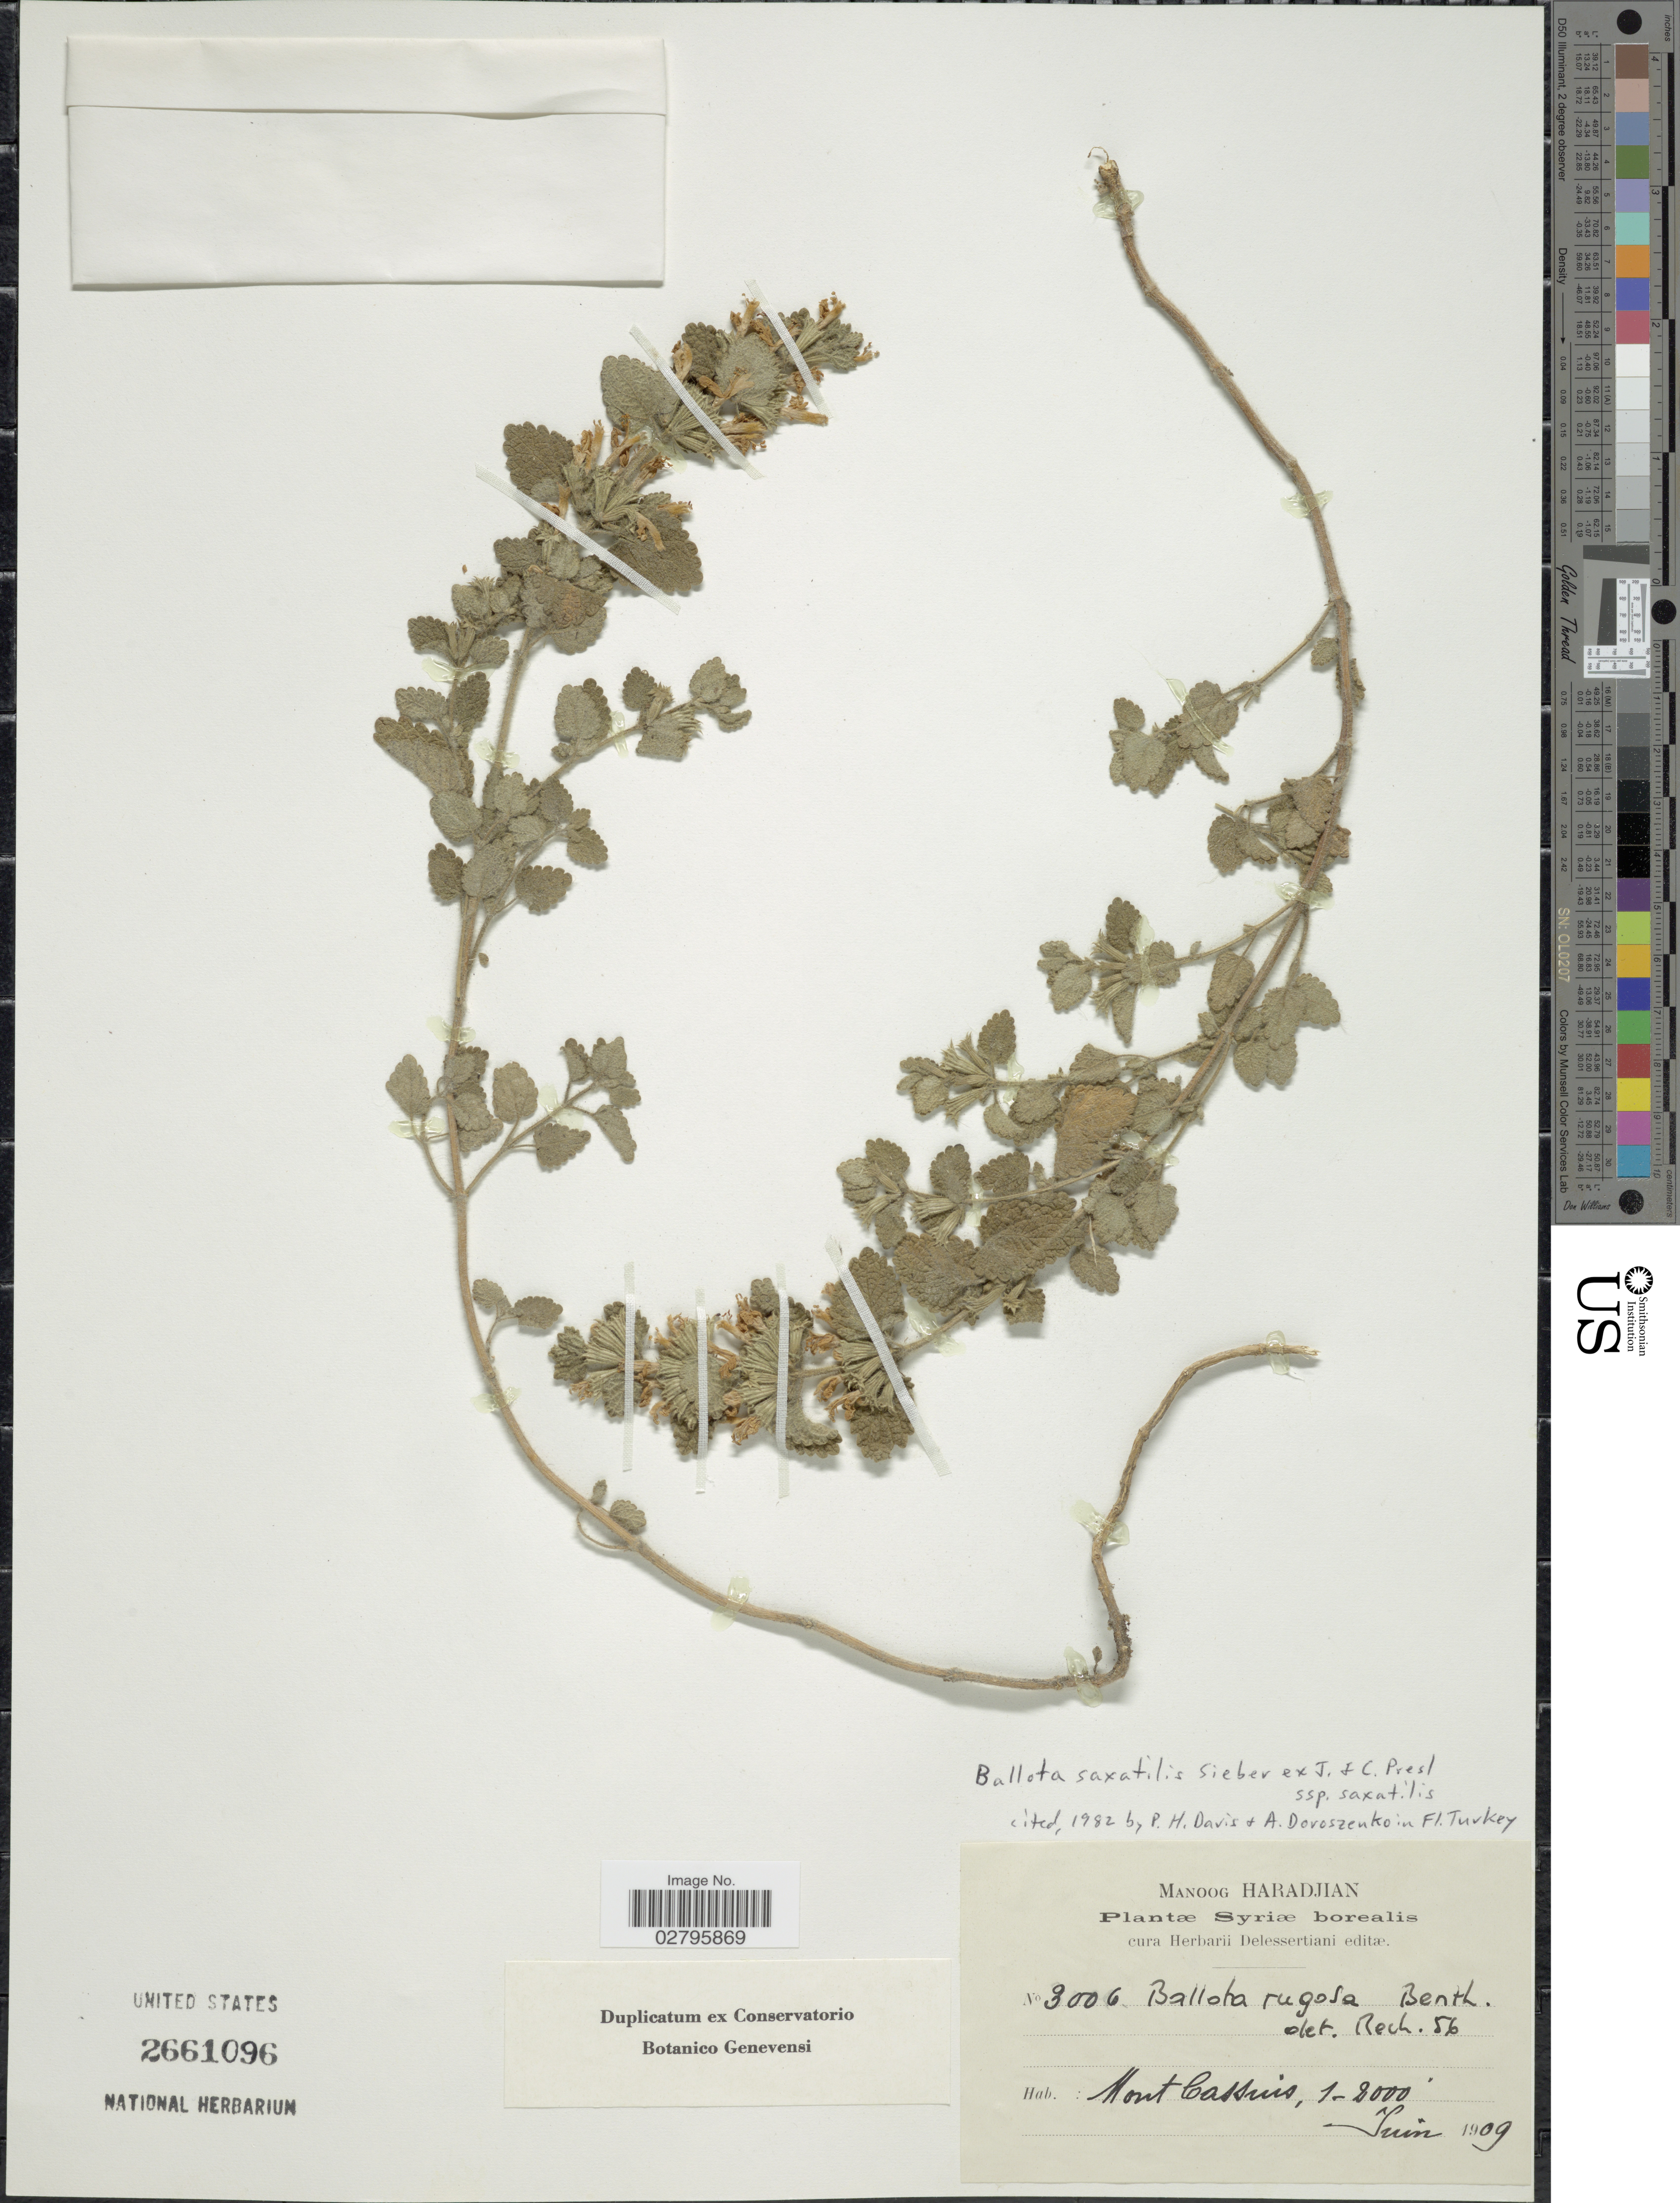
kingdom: Plantae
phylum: Tracheophyta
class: Magnoliopsida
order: Lamiales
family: Lamiaceae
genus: Ballota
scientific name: Ballota saxatilis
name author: Sieber ex C. Presl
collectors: M. Haradjian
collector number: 3006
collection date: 1909-06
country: Syria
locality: Syriæ borealis. Mont Cassuis.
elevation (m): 305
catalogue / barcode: US 2661096